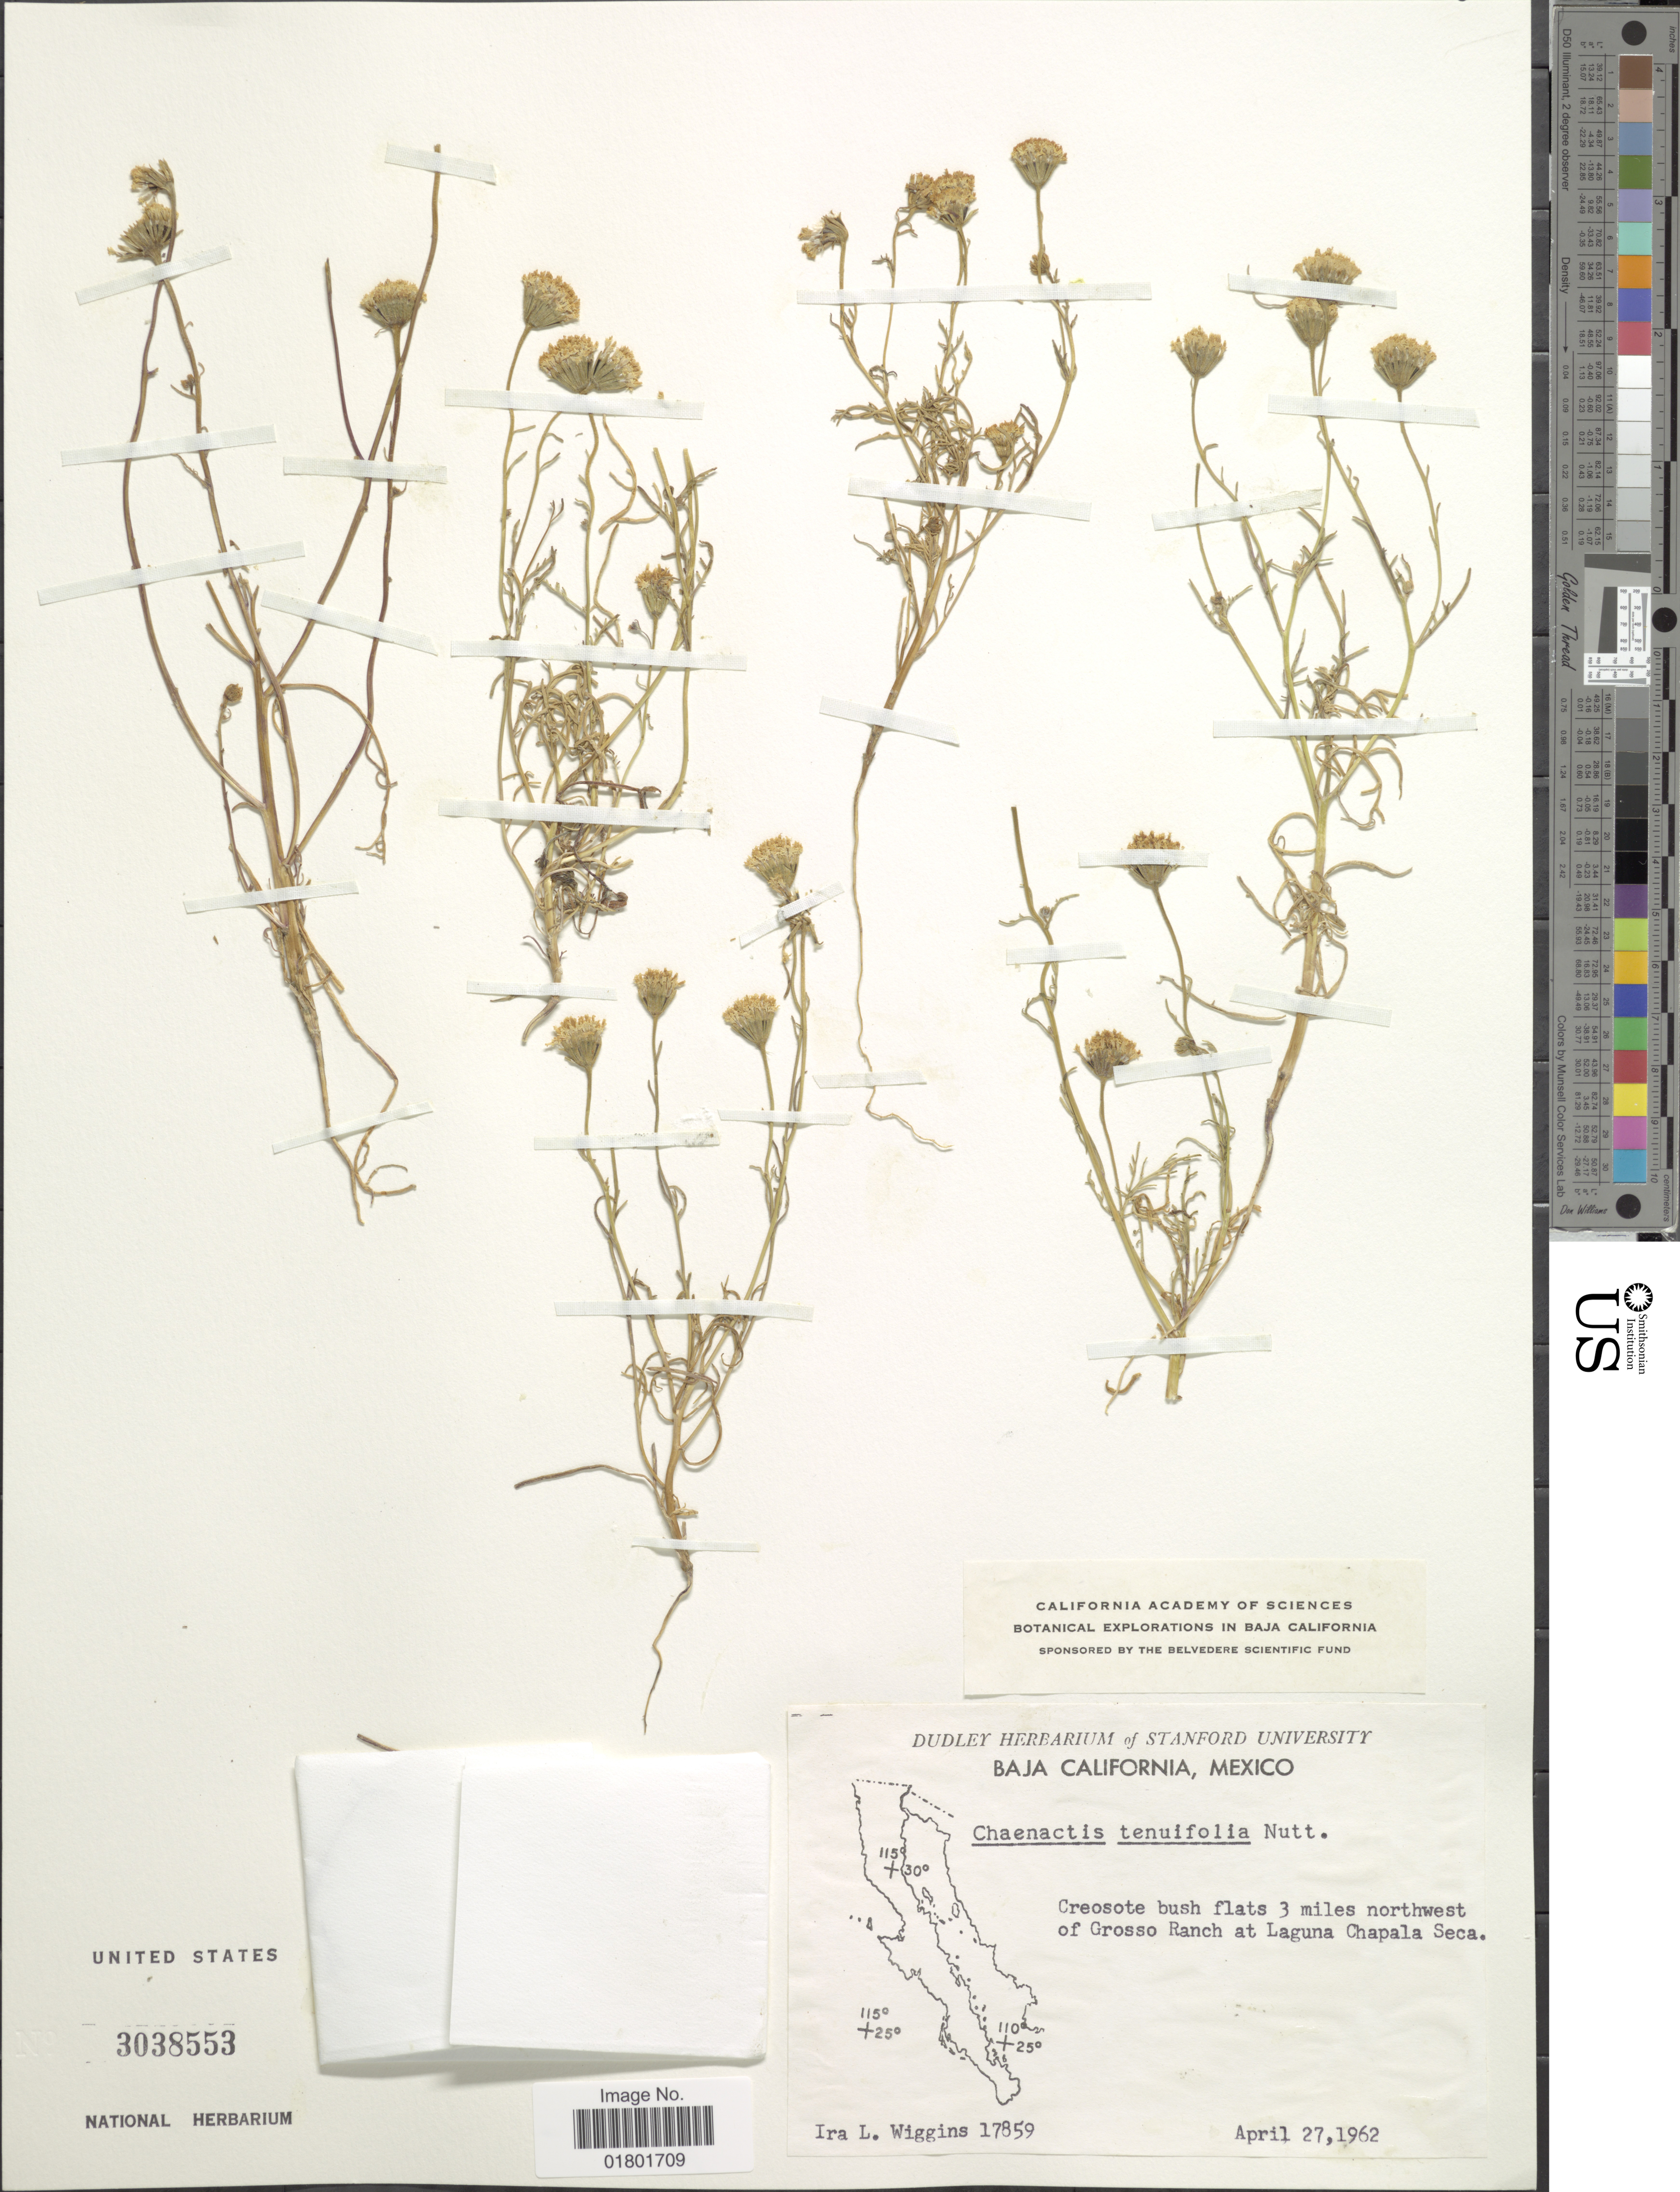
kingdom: Plantae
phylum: Tracheophyta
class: Magnoliopsida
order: Asterales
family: Asteraceae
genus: Chaenactis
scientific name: Chaenactis tenuifolia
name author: Nutt.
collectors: I. L. Wiggins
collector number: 17859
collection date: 1962-04-27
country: Mexico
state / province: Baja California Sur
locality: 3 miles northwest of Grosso Ranch at Laguna Chapala Seca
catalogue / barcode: US 3038553